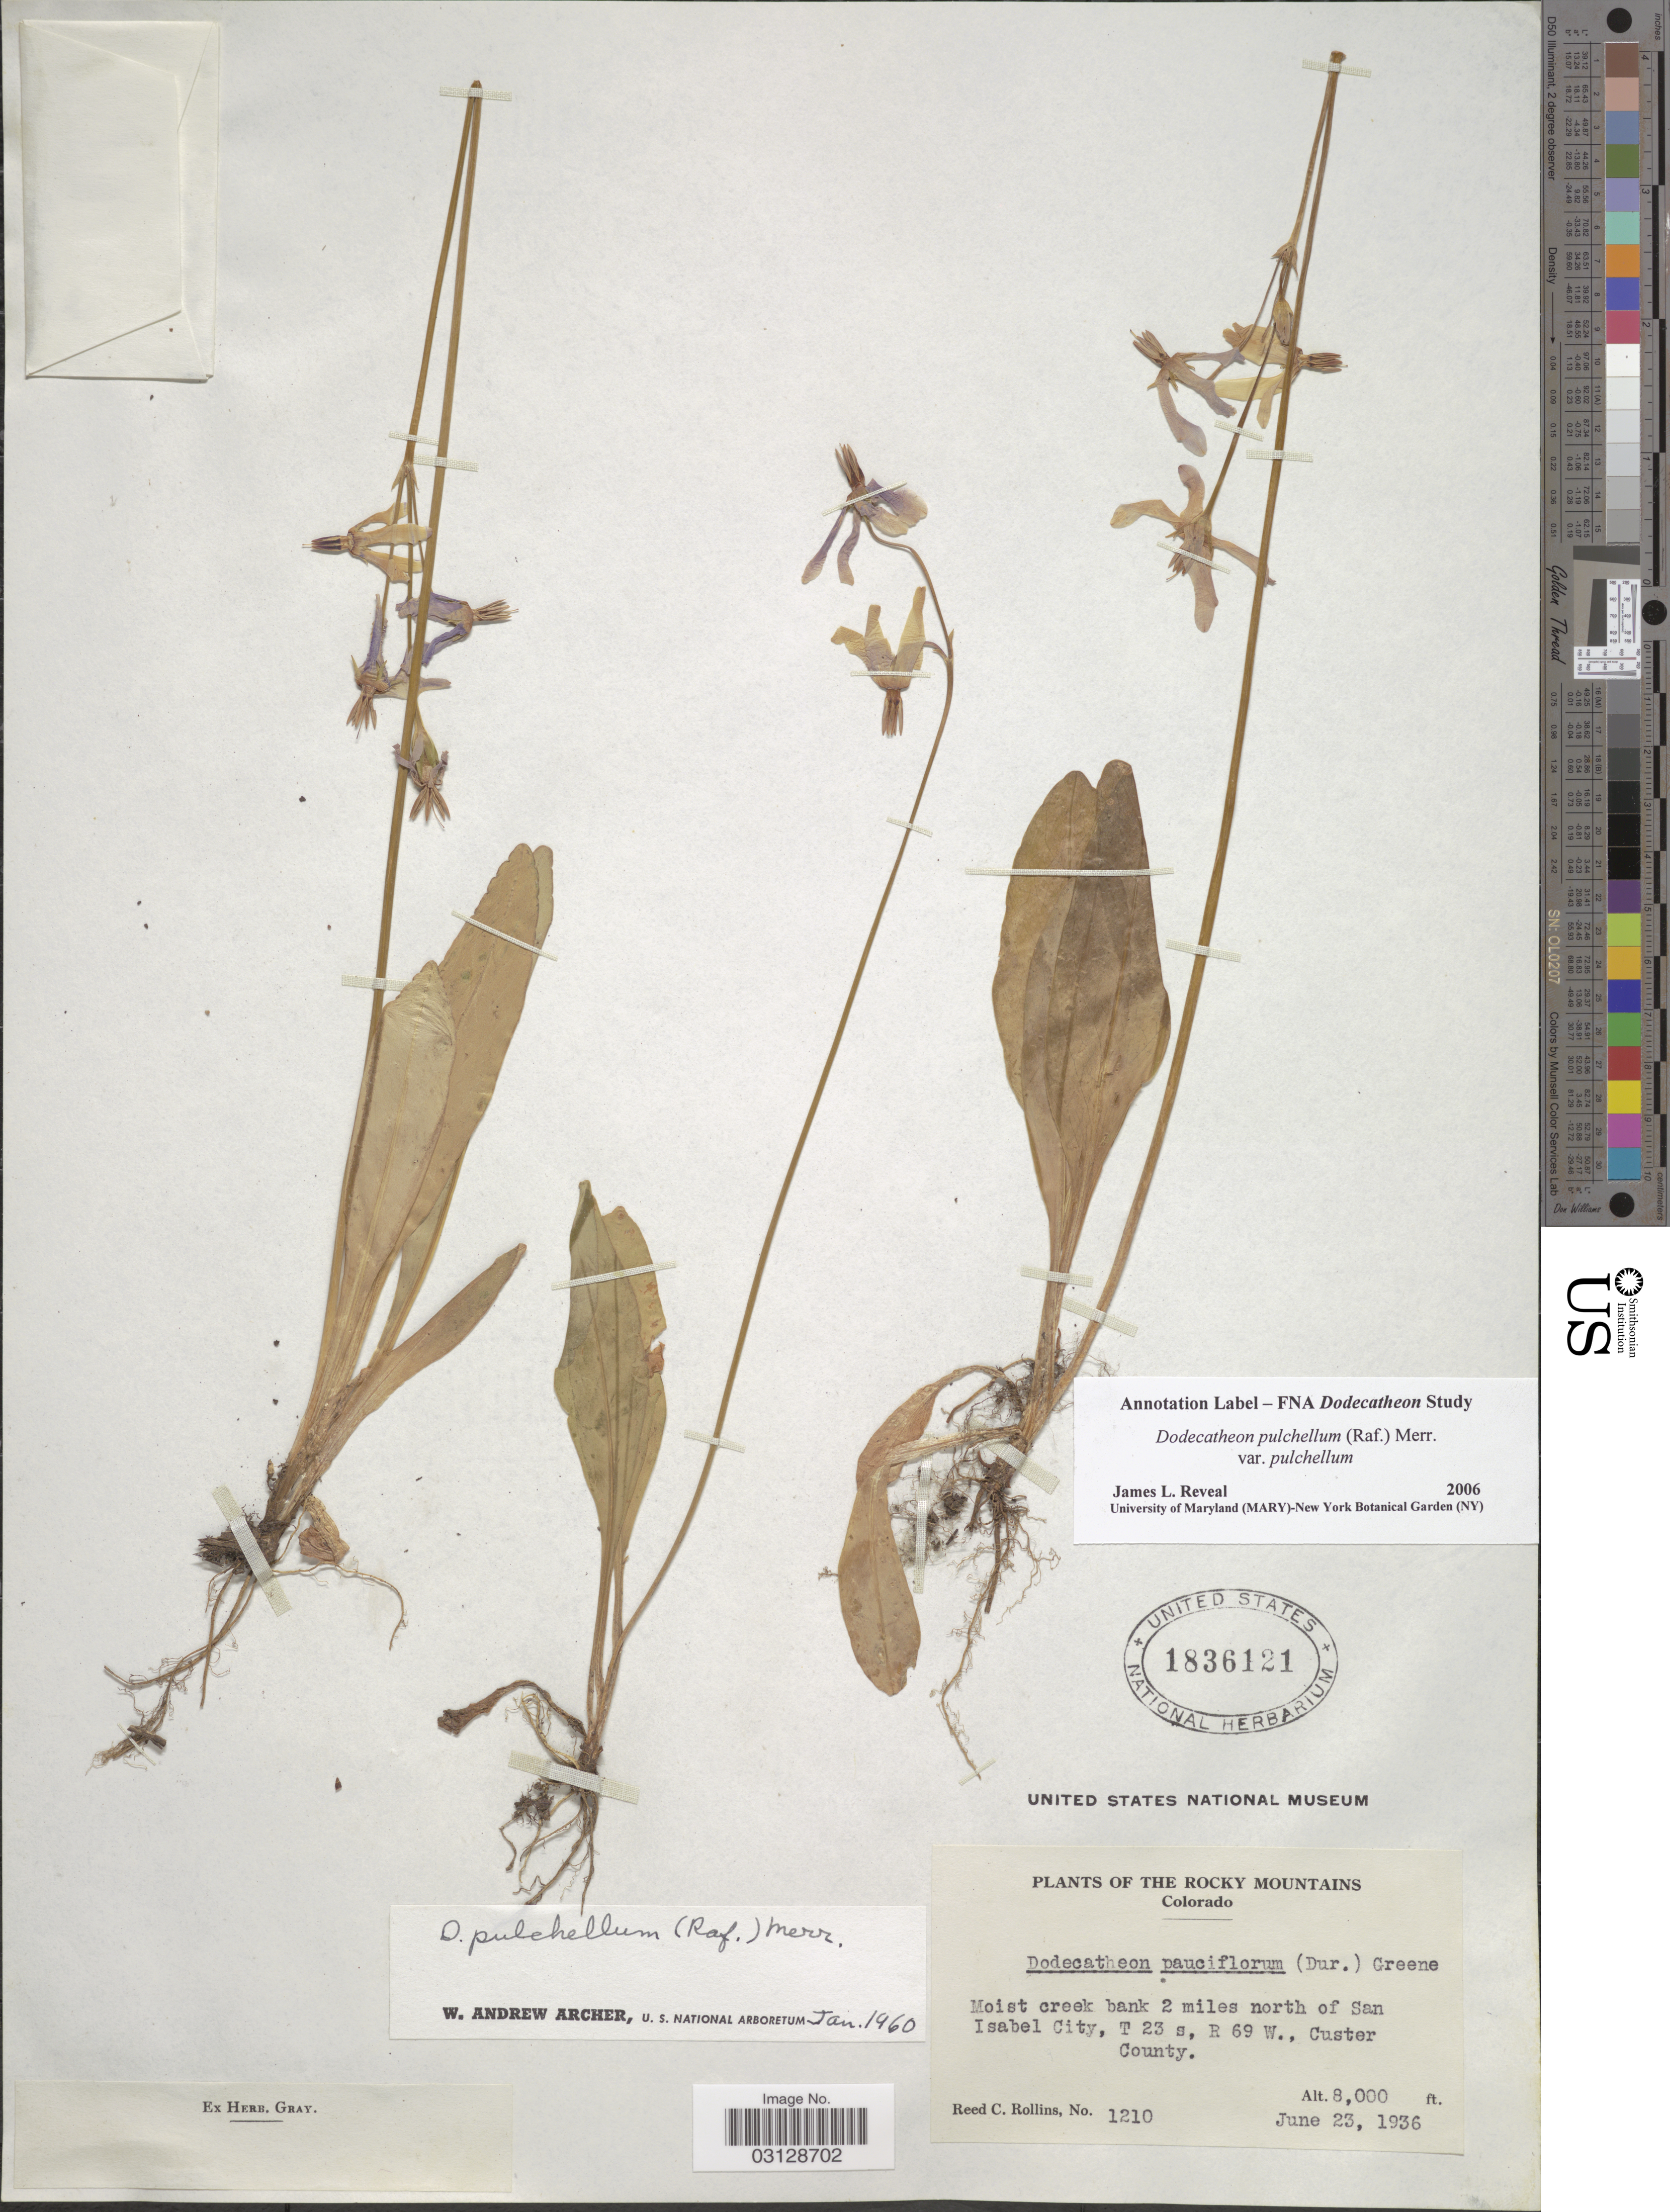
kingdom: Plantae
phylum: Tracheophyta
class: Magnoliopsida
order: Ericales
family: Primulaceae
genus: Dodecatheon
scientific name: Dodecatheon pulchellum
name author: (Raf.) Merr.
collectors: R. C. Rollins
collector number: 1210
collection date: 1936-06-23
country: United States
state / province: Colorado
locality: Rocky Mountains. 2 miles north of San Isabel City, T 23 s, R 69 W., Custer County.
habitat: moist creek bank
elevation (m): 2438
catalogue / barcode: US 1836121